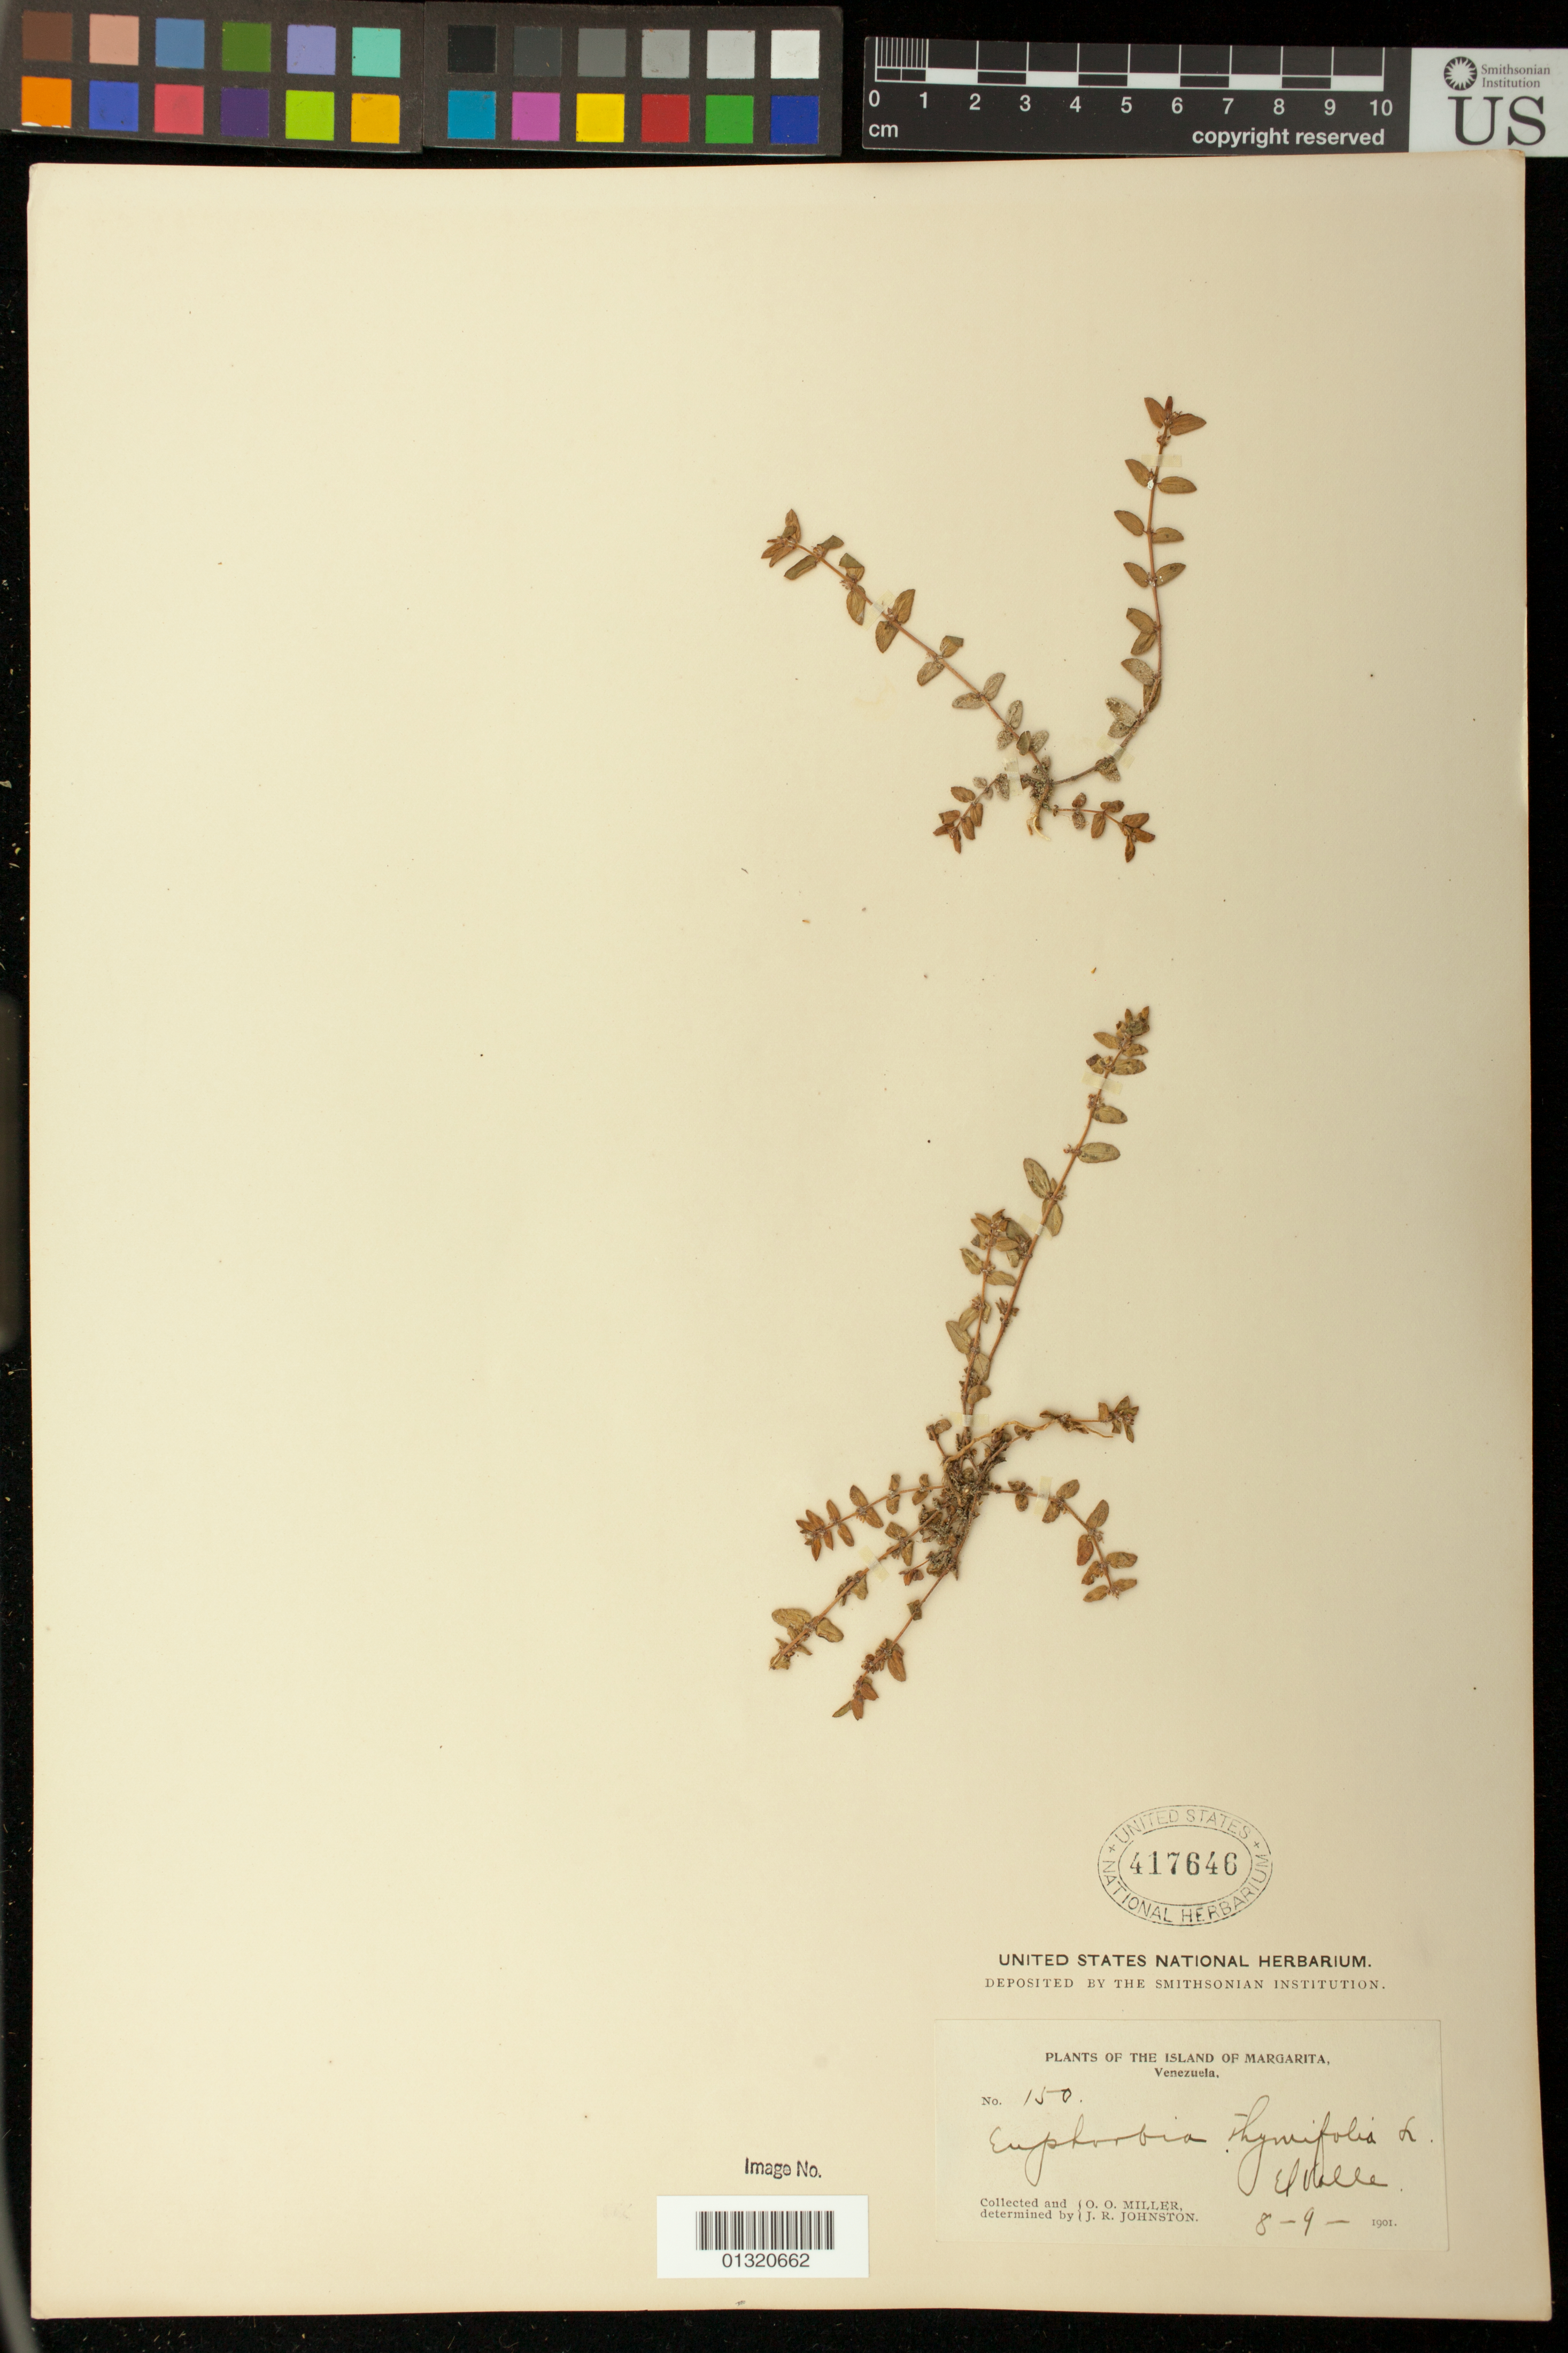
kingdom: Plantae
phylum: Tracheophyta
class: Magnoliopsida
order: Malpighiales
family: Euphorbiaceae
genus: Euphorbia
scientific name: Euphorbia thymifolia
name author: L.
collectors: O. O. Miller & J. Johnston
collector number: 150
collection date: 1901-09-08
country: Venezuela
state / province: Nueva Esparta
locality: Island of Margarita [Margarita]; El Valle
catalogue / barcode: US 417646